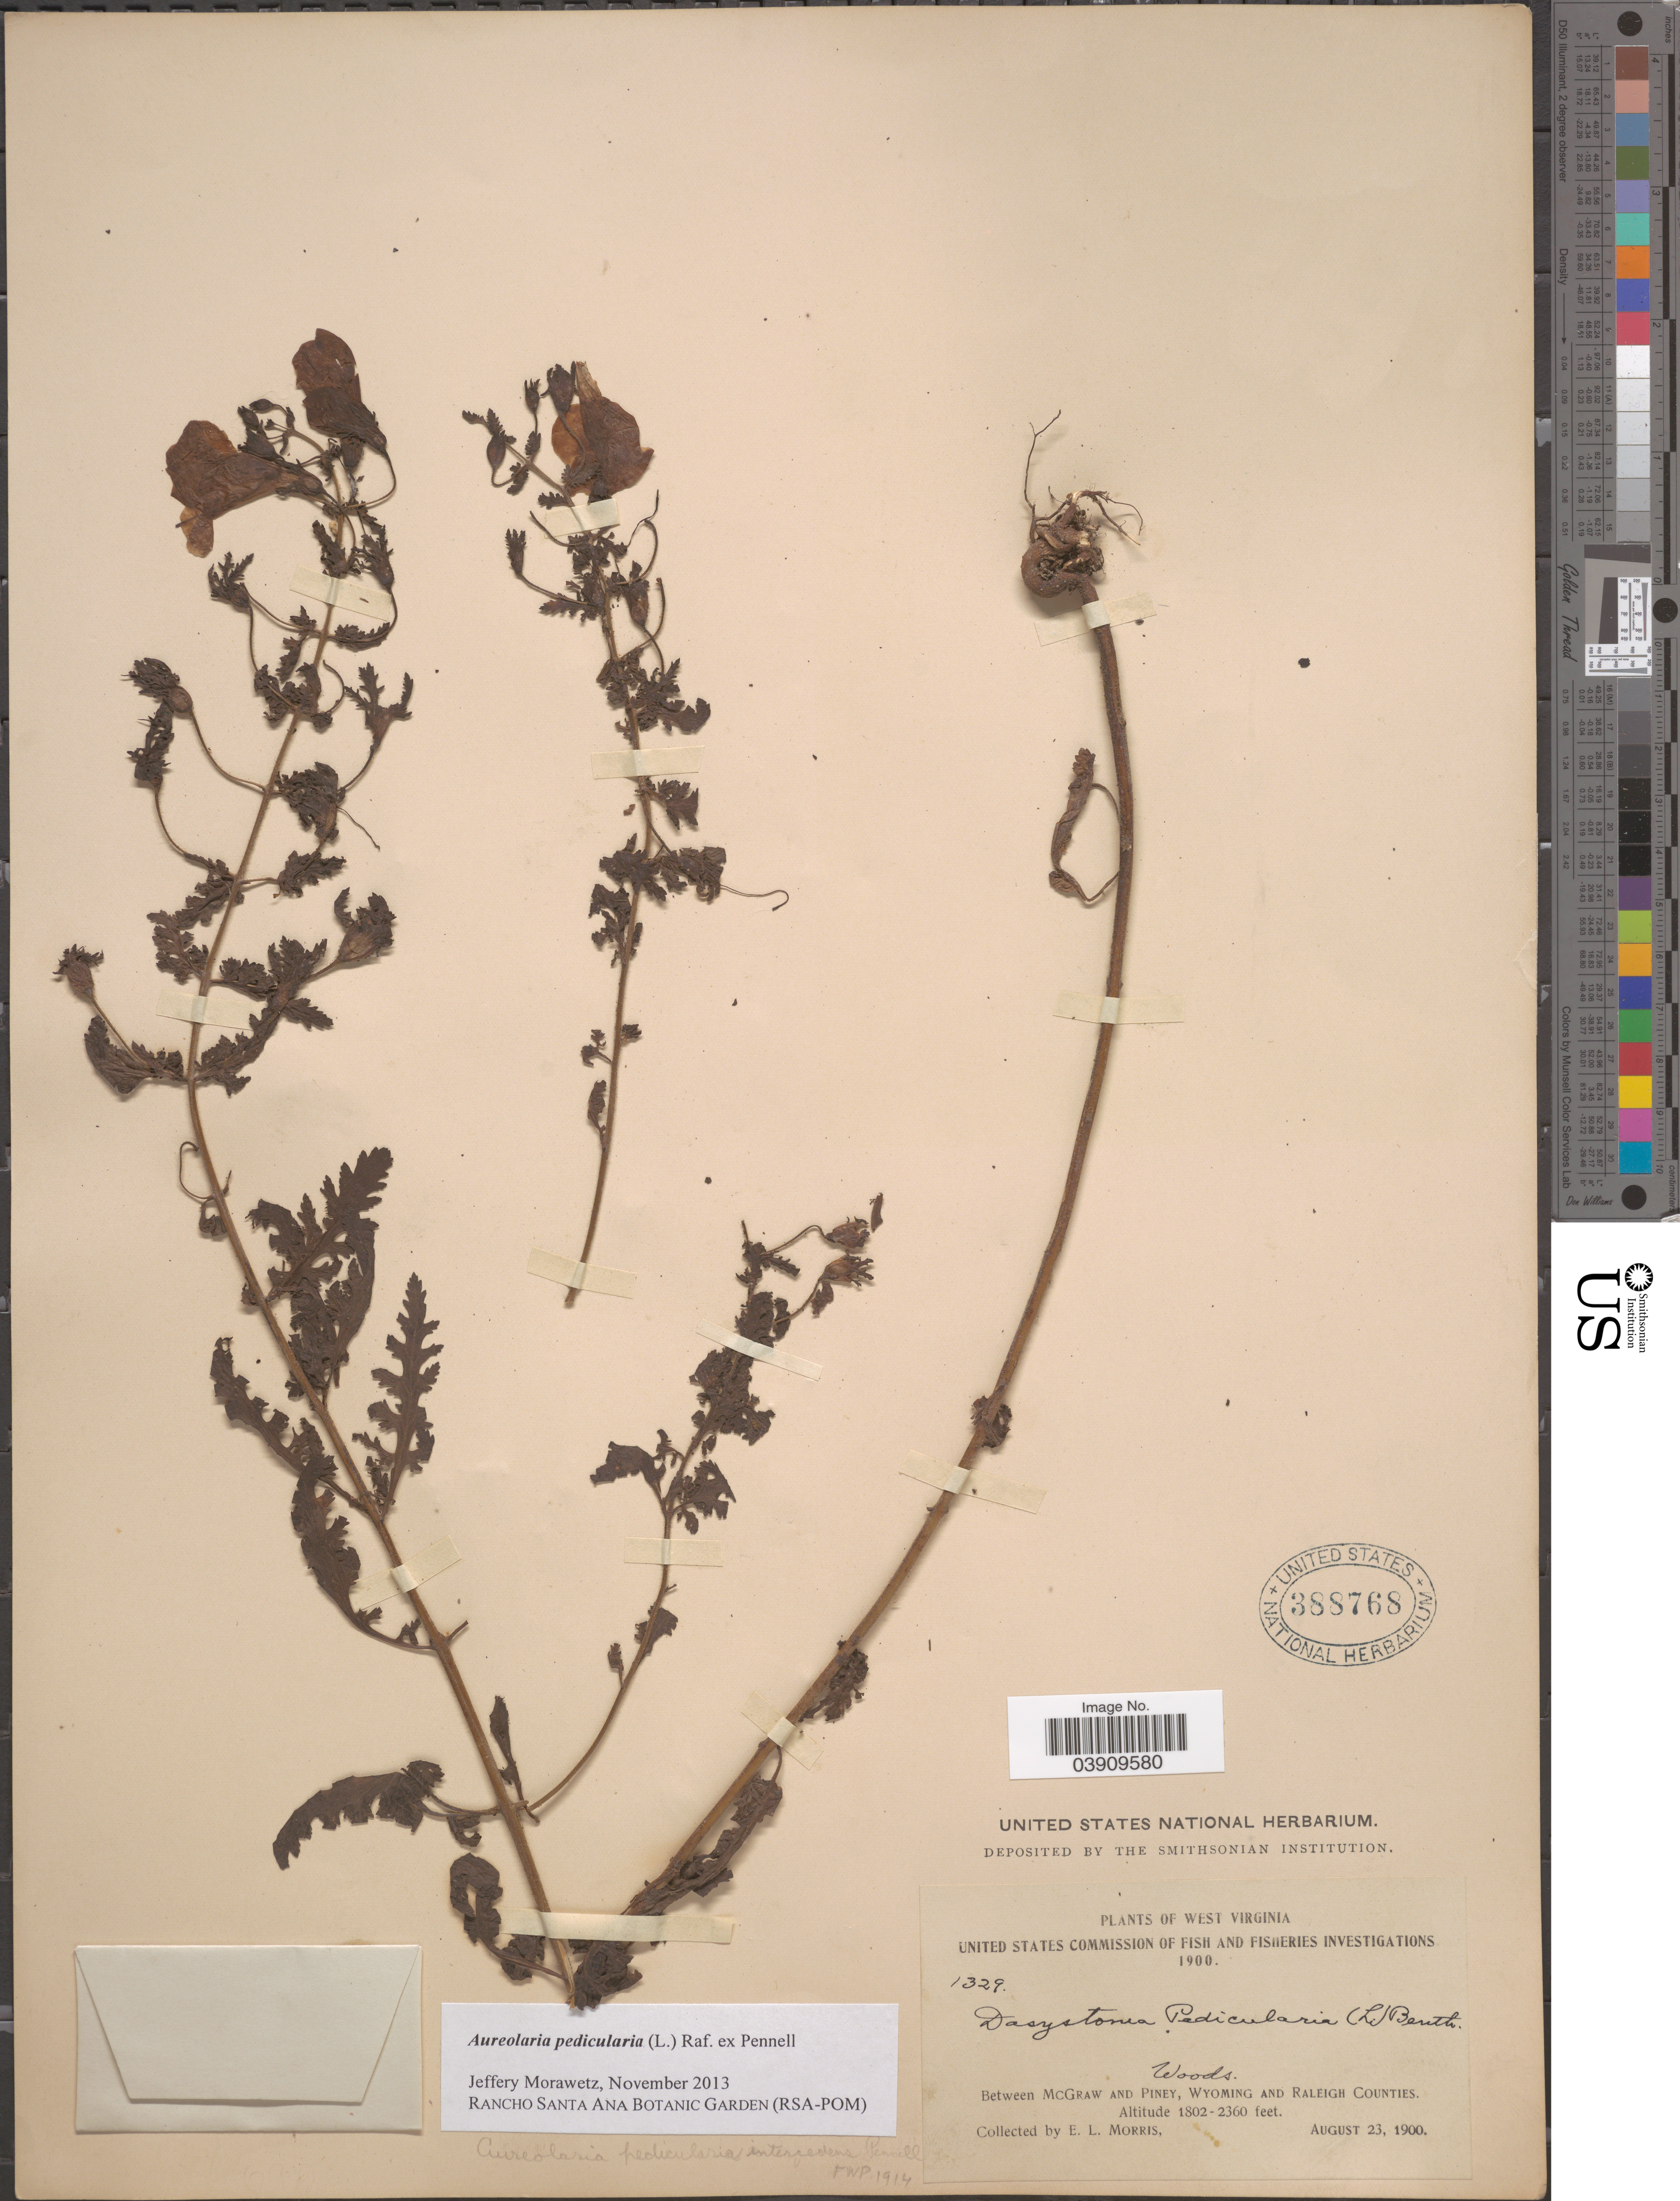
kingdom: Plantae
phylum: Tracheophyta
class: Magnoliopsida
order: Lamiales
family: Orobanchaceae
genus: Aureolaria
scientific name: Aureolaria pedicularia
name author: (L.) Raf. ex Farw.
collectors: E. Morris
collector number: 1329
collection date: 1900-08-23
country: United States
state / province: West Virginia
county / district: Raleigh / Wyoming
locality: Between Piney and McGraws.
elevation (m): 549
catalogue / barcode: US 388768